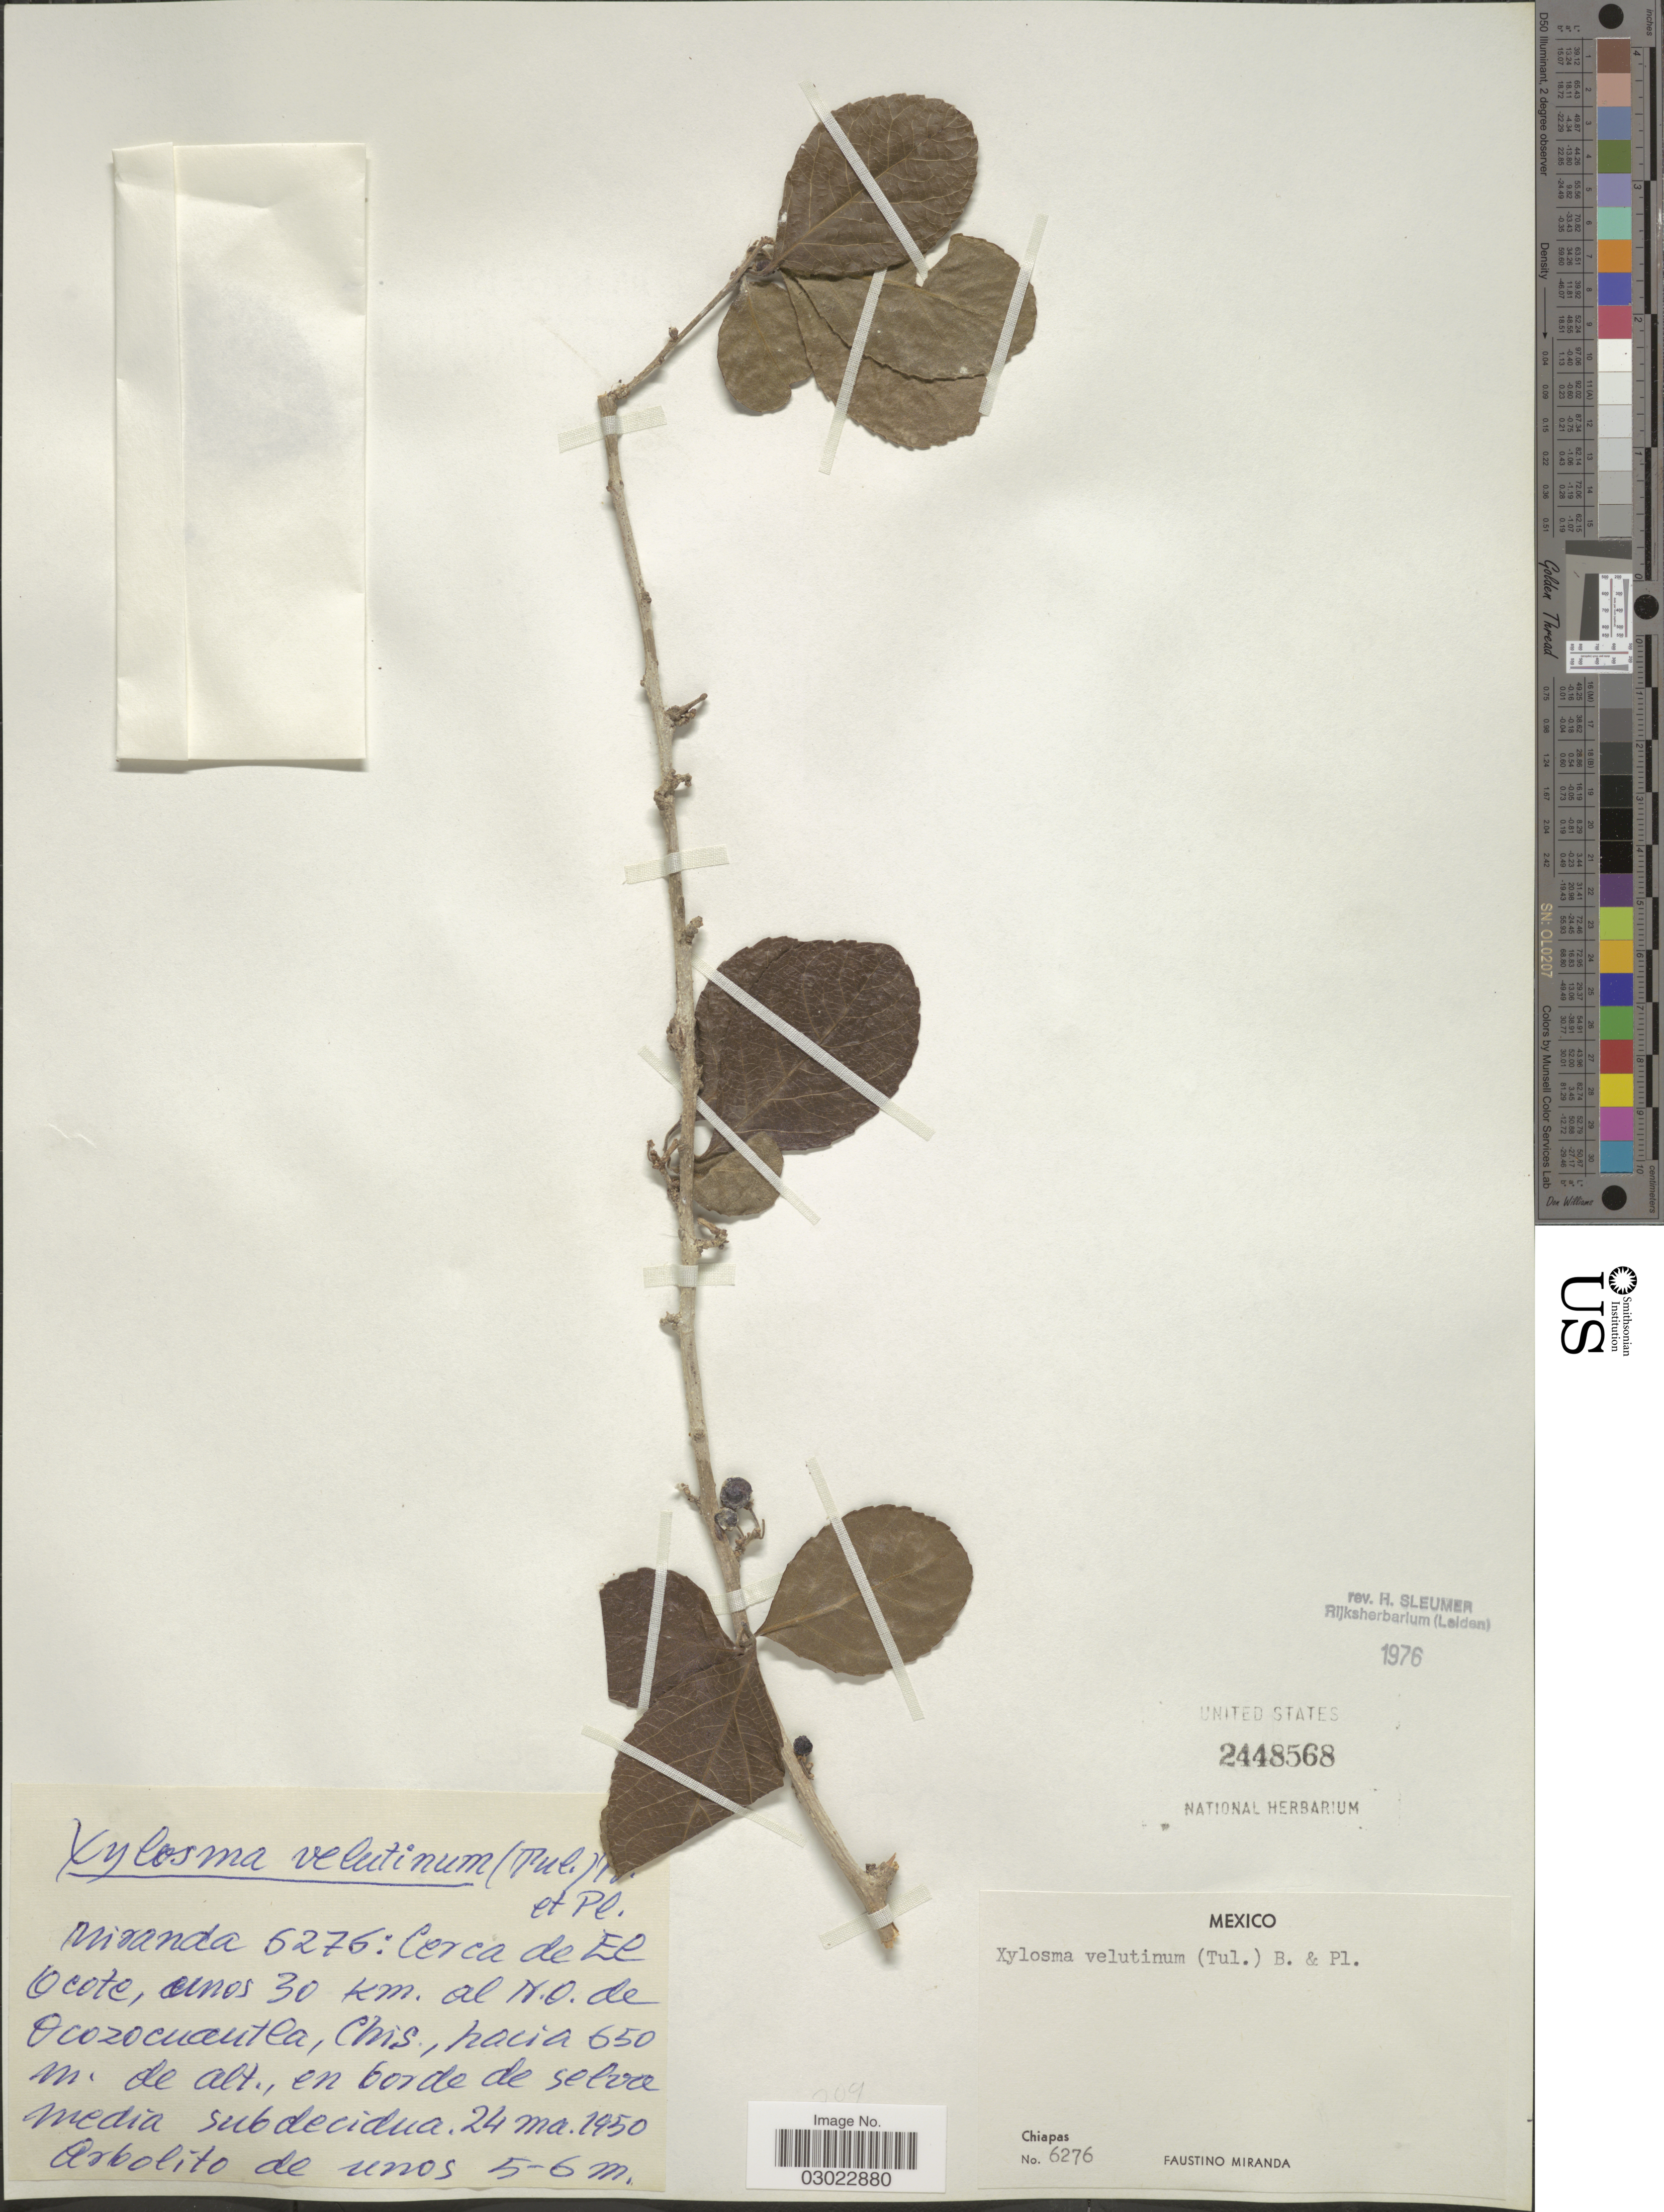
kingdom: Plantae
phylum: Tracheophyta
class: Magnoliopsida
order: Malpighiales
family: Salicaceae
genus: Xylosma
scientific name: Xylosma velutina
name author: (Tul.) Triana & Planch.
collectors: F. Miranda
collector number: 6276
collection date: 1950-03-24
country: Mexico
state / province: Chiapas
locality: Cerca de El Ocote, unos 30 km. al N.O. de Ocozocuautla, Chis.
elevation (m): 650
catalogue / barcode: US 2448568